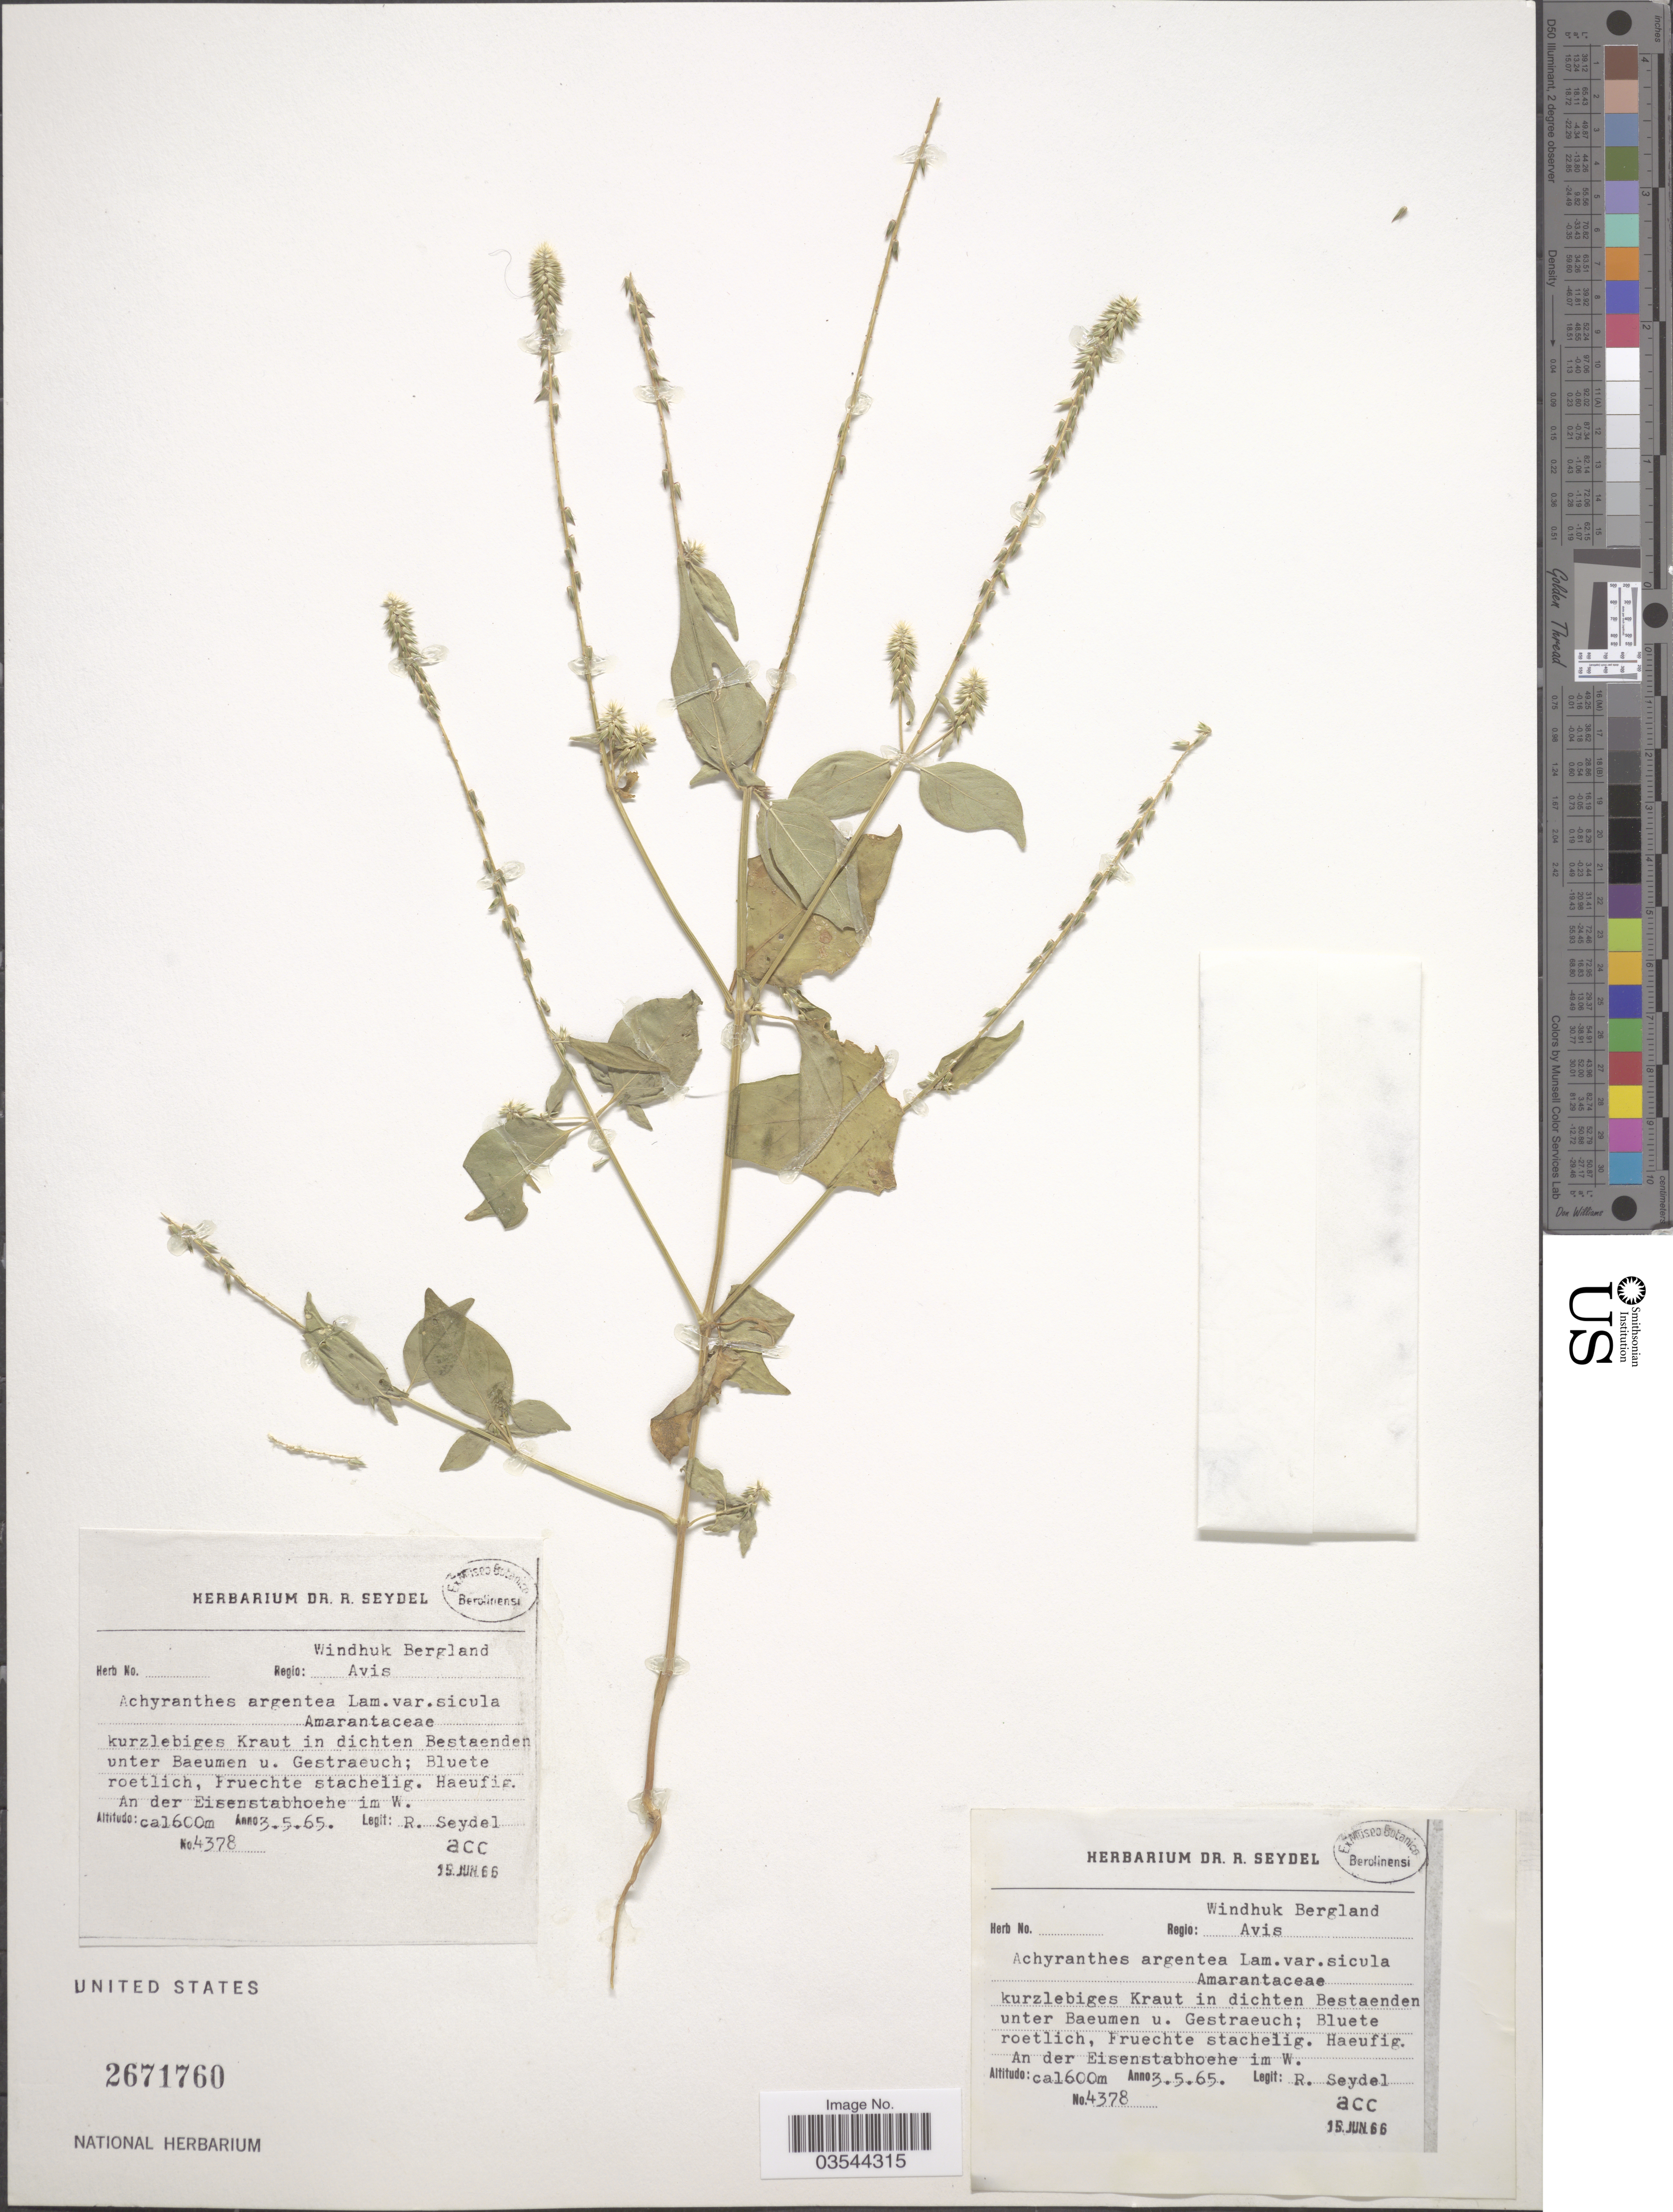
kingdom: Plantae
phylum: Tracheophyta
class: Magnoliopsida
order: Caryophyllales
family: Amaranthaceae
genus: Achyranthes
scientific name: Achyranthes aspera var. sicula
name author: L.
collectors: R. Seydel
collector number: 4378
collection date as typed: Transcribed d/m/y: 3/5/65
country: Namibia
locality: Regio: Widhuk Bergland Avis. An der Eisenstabhoehe im W.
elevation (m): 1600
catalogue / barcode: US 2671760